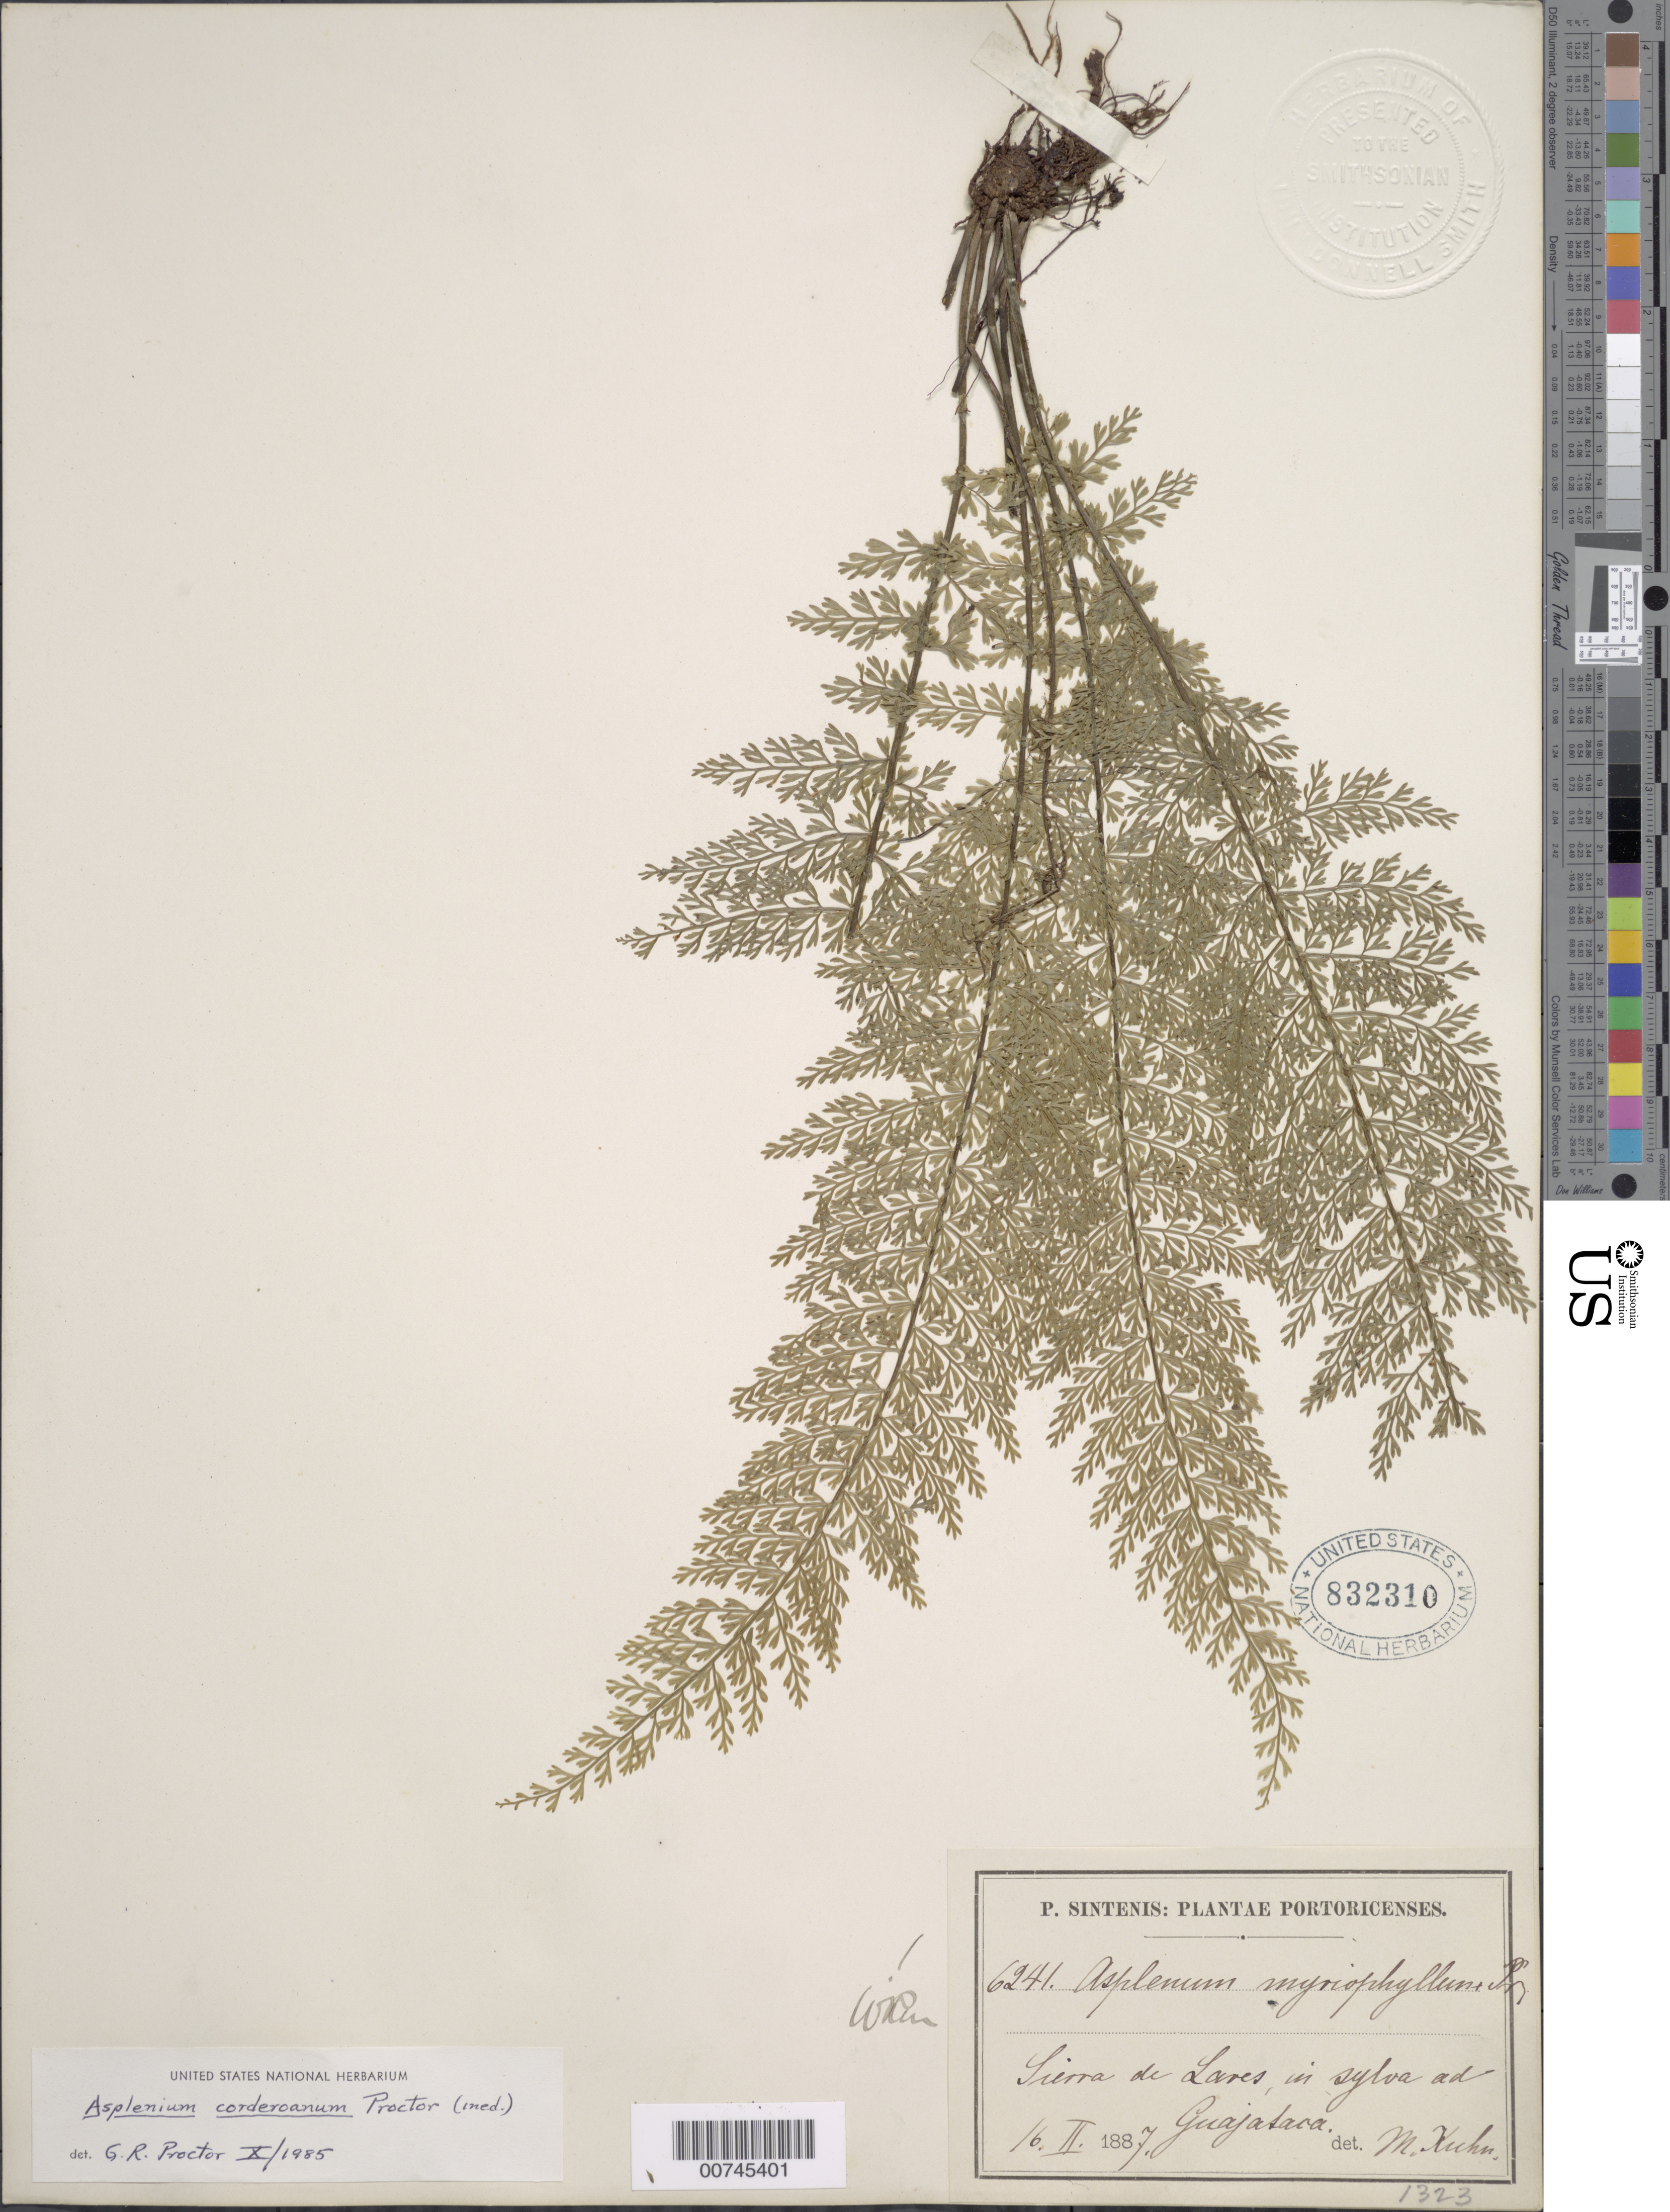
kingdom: Plantae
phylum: Tracheophyta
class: Polypodiopsida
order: Polypodiales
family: Aspleniaceae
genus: Asplenium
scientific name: Asplenium corderoanum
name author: Proctor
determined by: Proctor, G. R.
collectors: P. Sintenis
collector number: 6241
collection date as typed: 16 Feb 1887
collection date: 1887-02-16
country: Puerto Rico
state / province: Lares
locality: Sierra de Lares, in sylva ad Guajataca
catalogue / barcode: US 832310